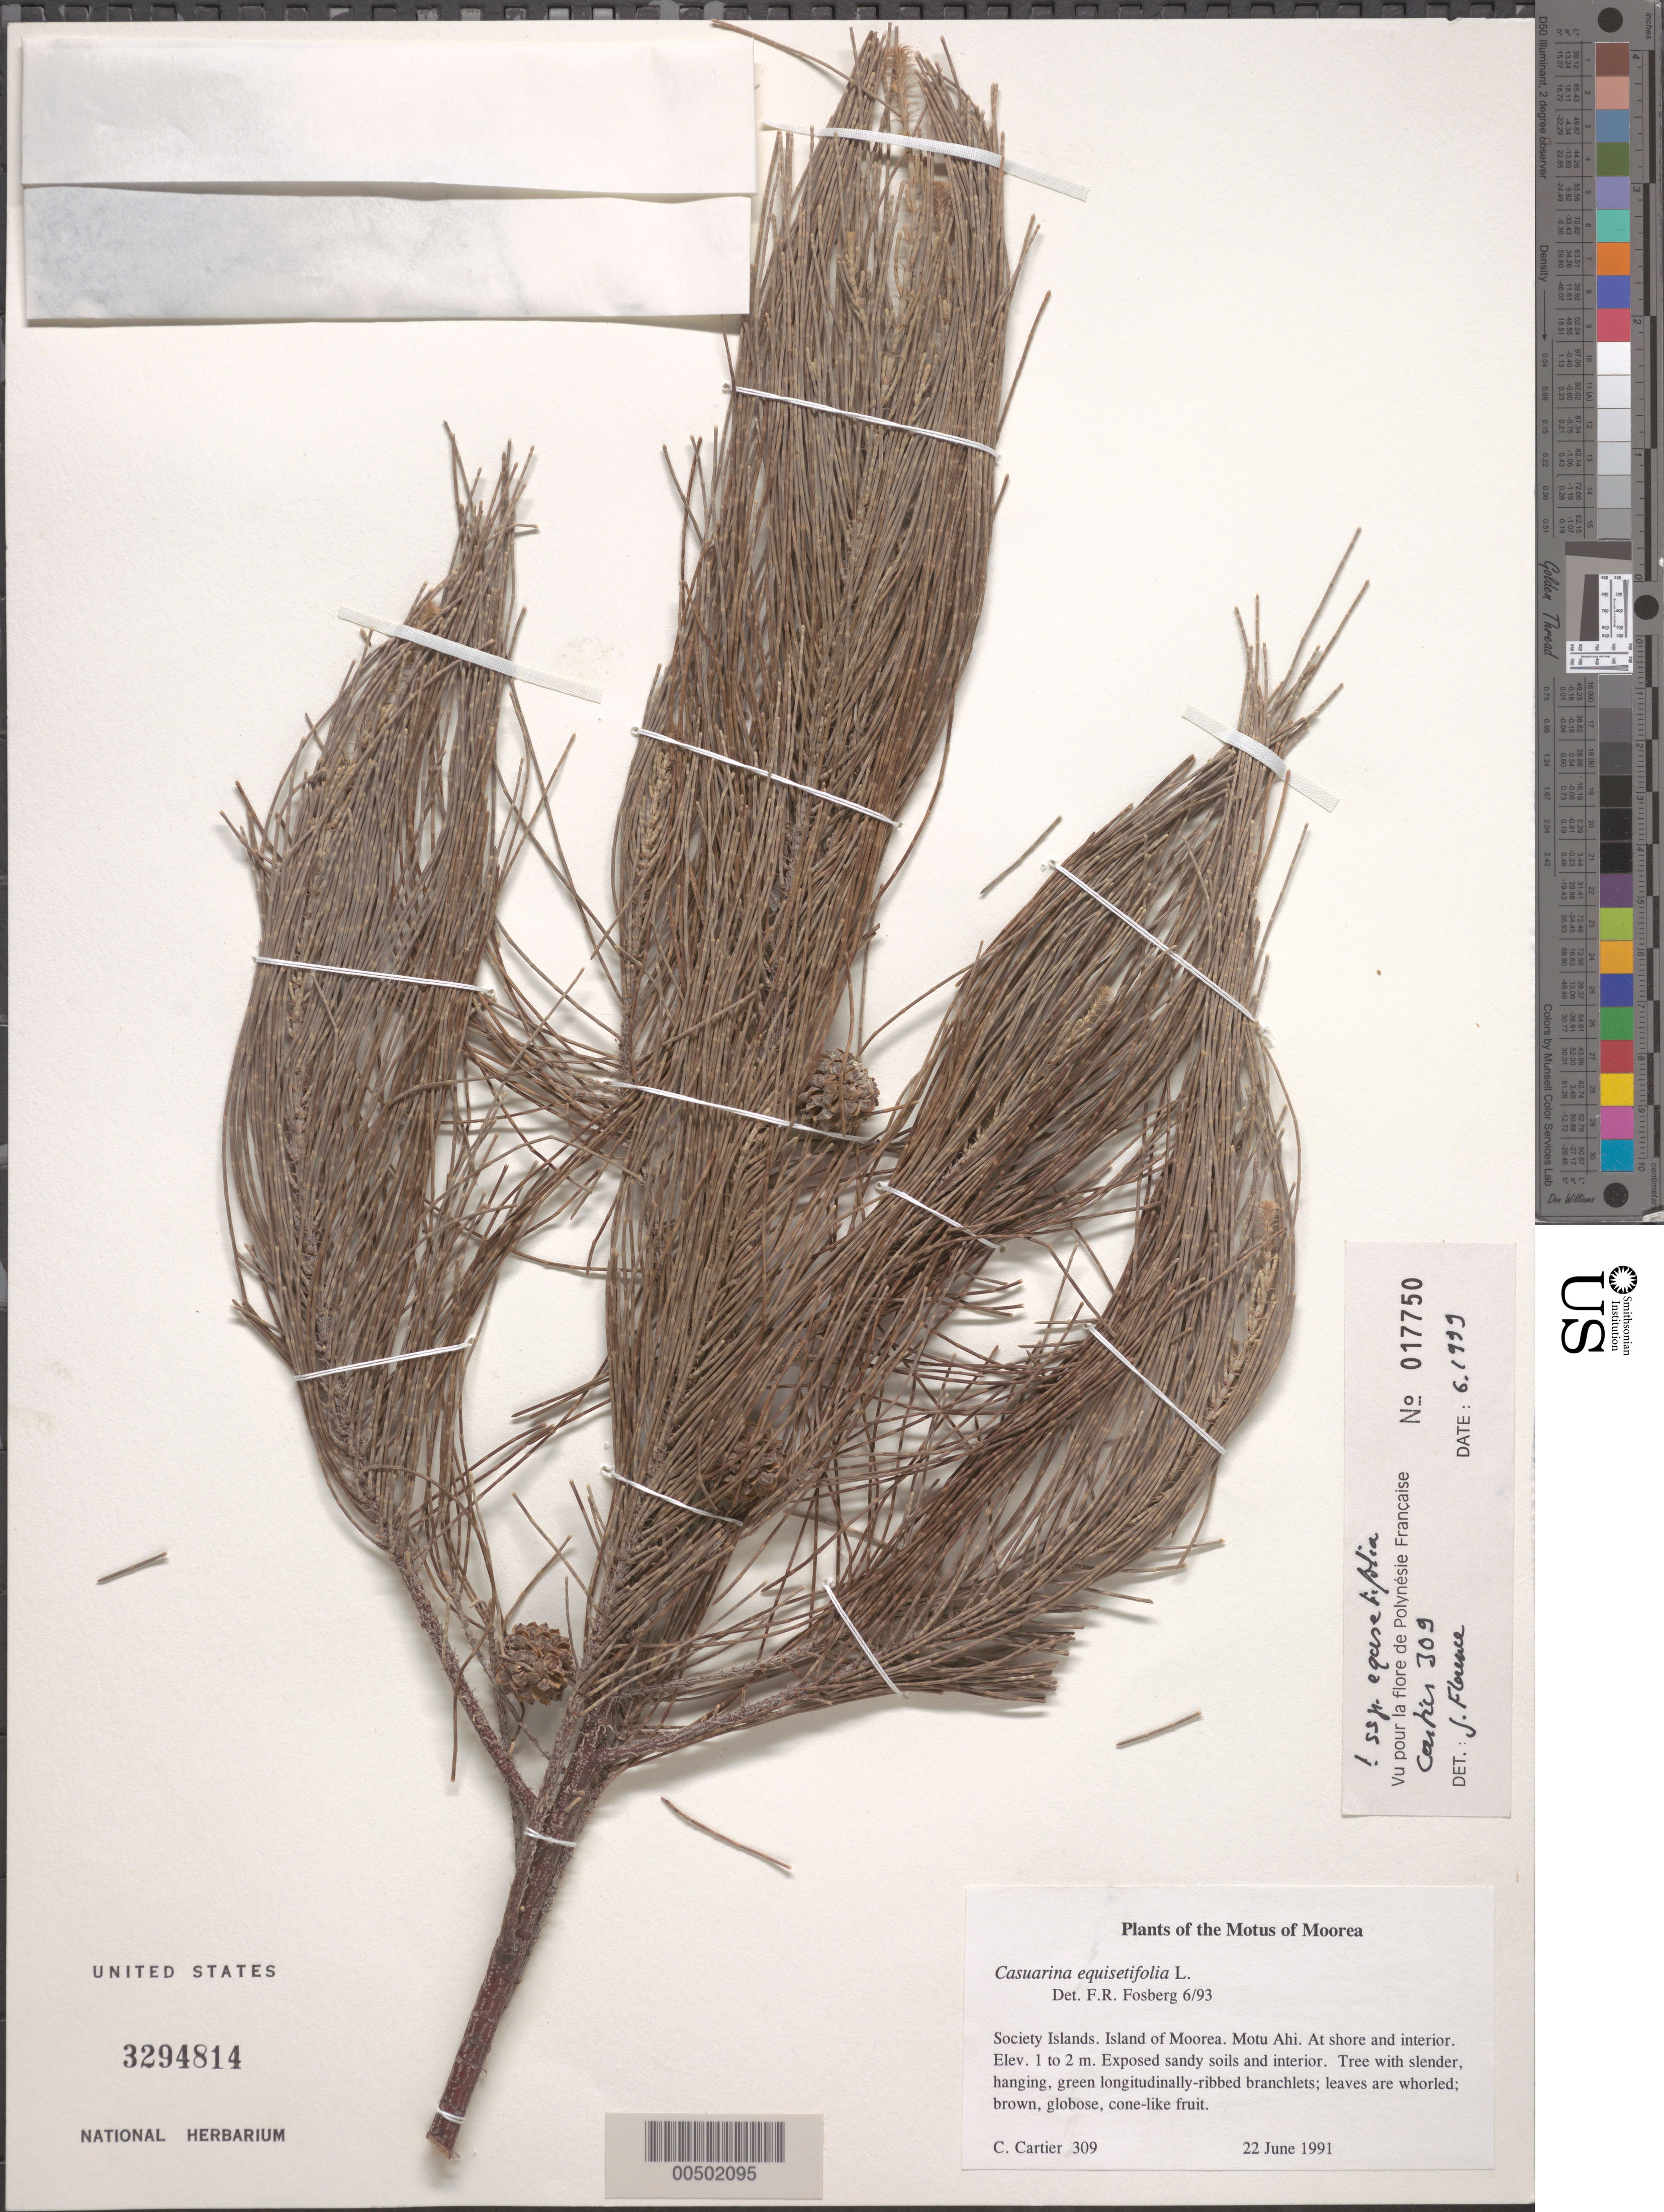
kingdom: Plantae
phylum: Tracheophyta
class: Magnoliopsida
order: Fagales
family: Casuarinaceae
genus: Casuarina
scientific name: Casuarina equisetifolia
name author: L.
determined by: Fosberg, F. R.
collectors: C. Cartier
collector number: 309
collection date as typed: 22 Jun 1991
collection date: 1991-06-22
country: French Polynesia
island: Moorea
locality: At shore and interior, Ahi [Society Is.]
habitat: Exposed sandy soils and interior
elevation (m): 1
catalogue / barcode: US 3294814